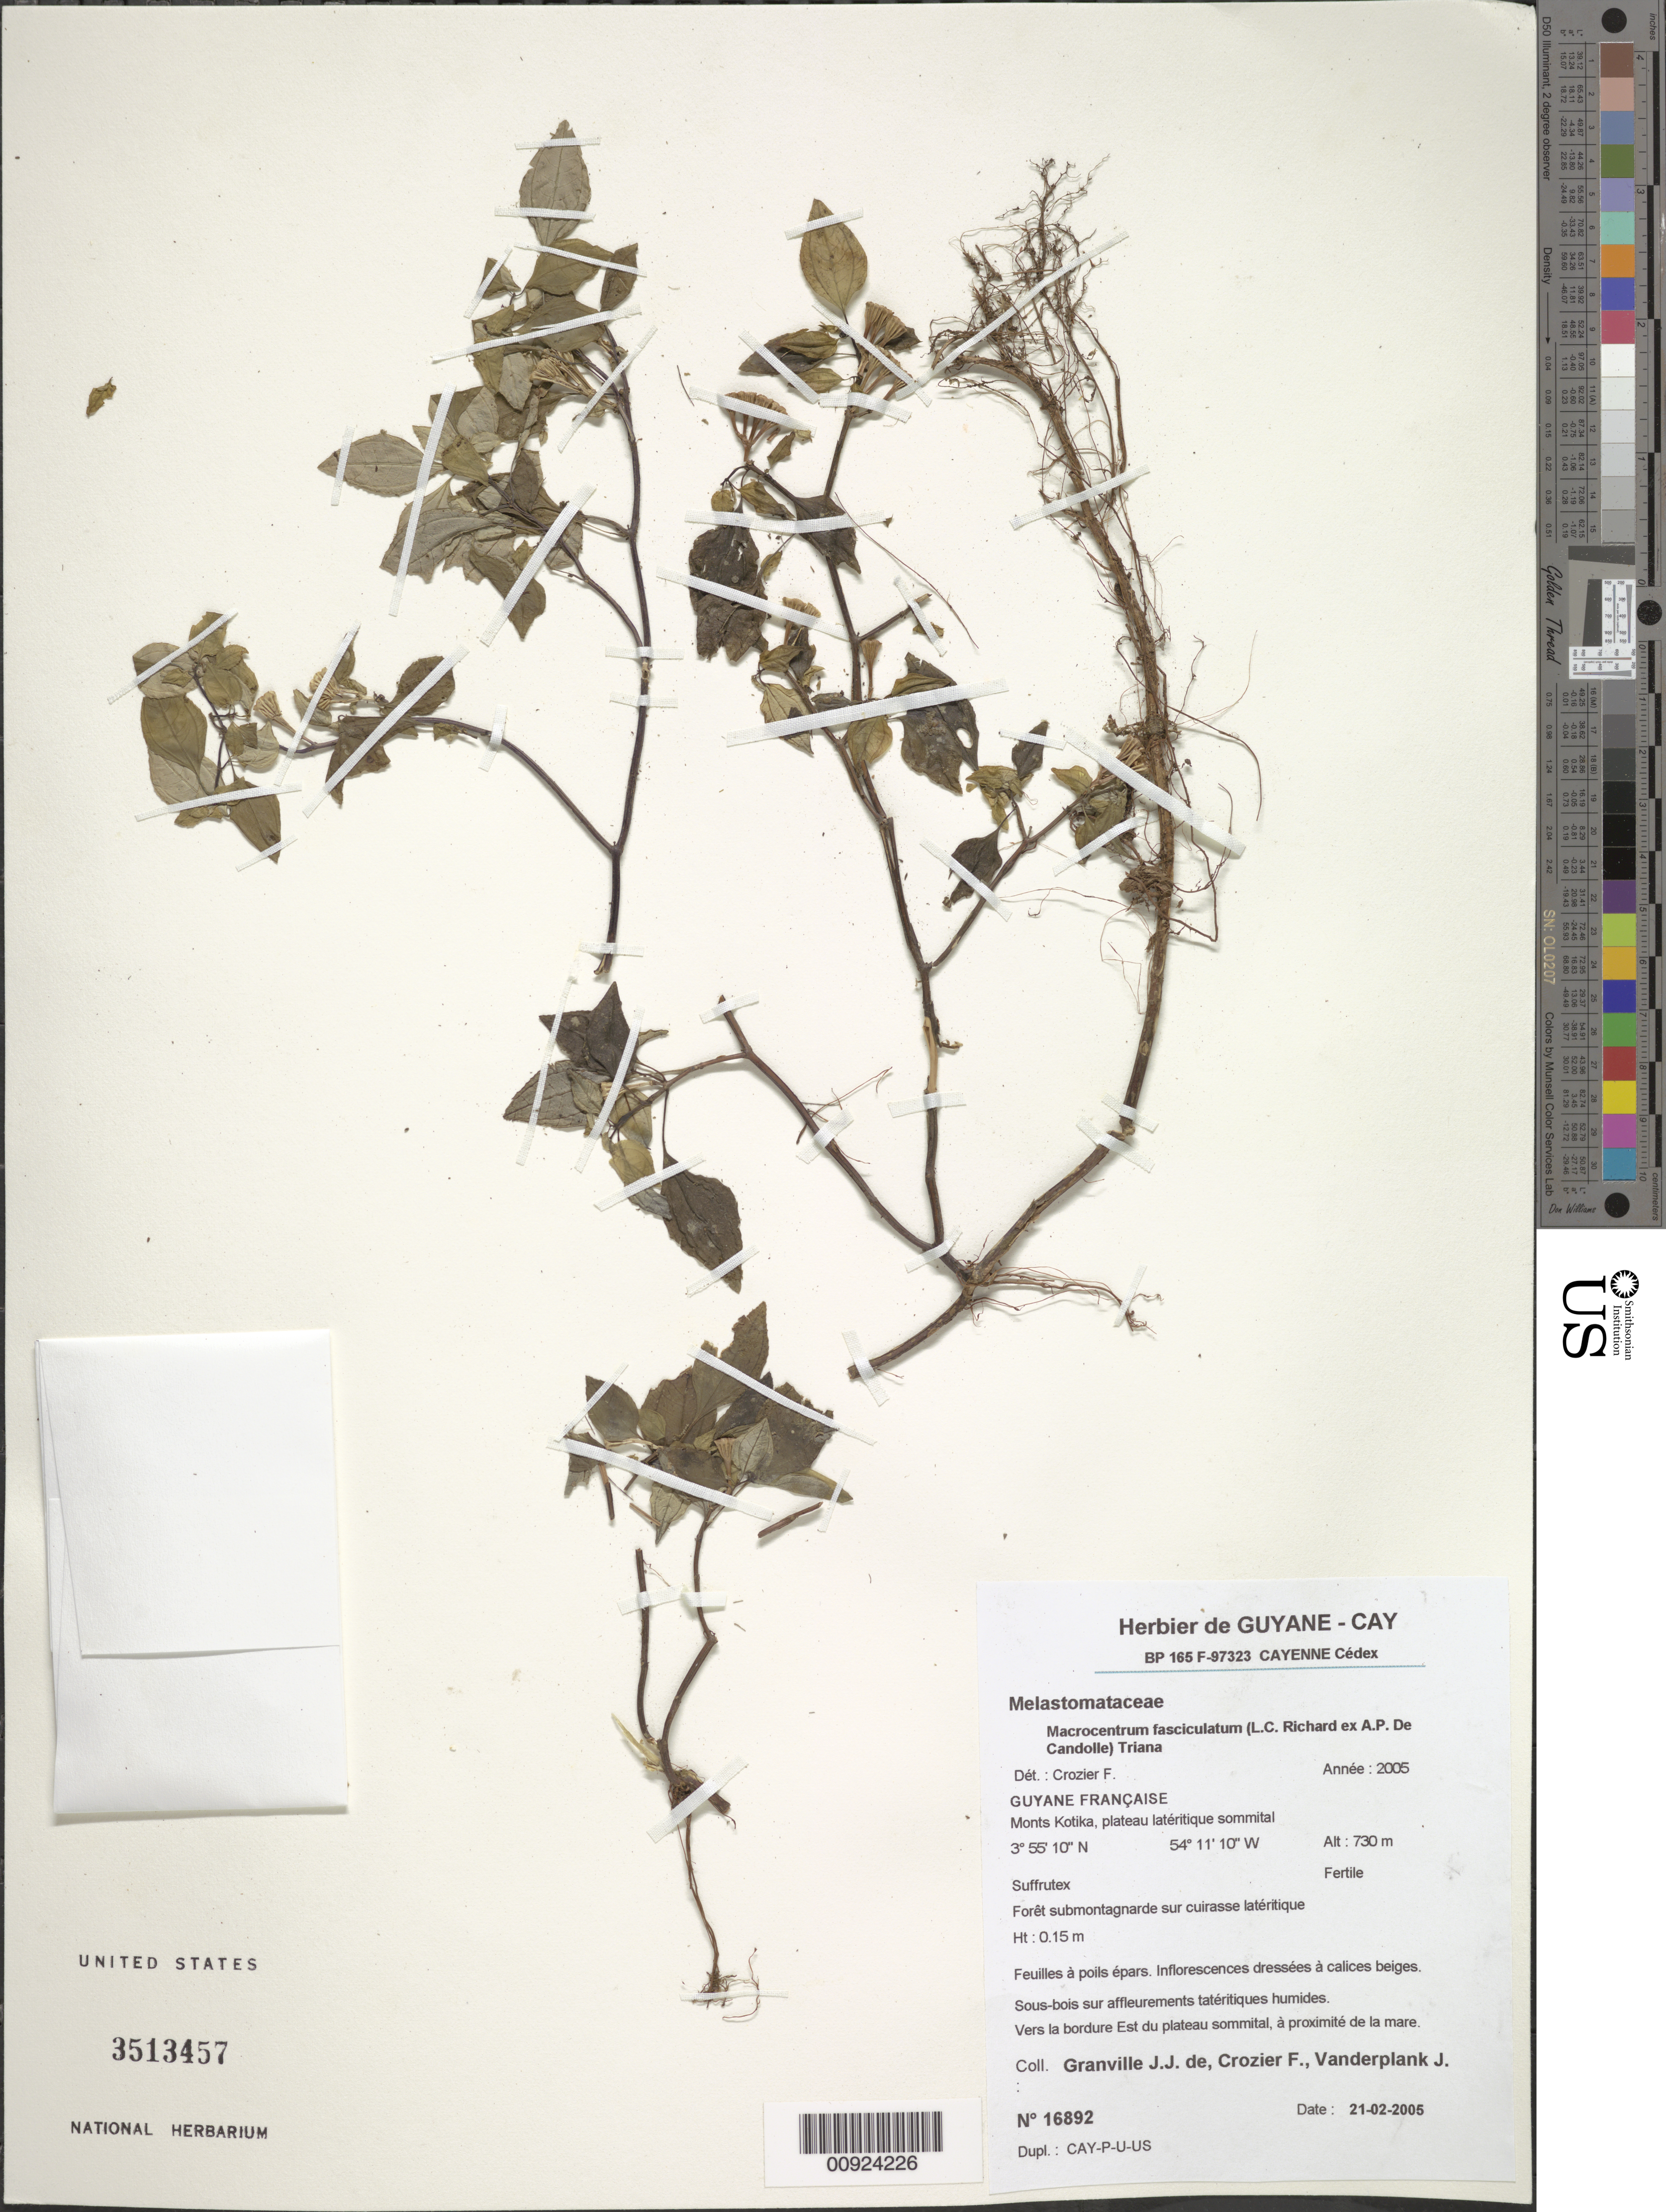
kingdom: Plantae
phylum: Tracheophyta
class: Magnoliopsida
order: Myrtales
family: Melastomataceae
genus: Macrocentrum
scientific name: Macrocentrum fasciculatum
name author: (Rich. ex DC.) Triana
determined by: Crozier, F.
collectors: J.-J. de Granville, F. Crozier & J. Vanderplank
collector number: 16892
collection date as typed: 21-Feb-05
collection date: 2005-02-21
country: French Guiana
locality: Monts Kotika, plateau lateritique sommital, vers la bordure Est du plateau sommital, a proximite de la mare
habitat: Foret submontagnarde sur cuirasse lateritique; sous-bois sur affleurements tateritiques humides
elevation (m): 730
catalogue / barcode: US 3513457